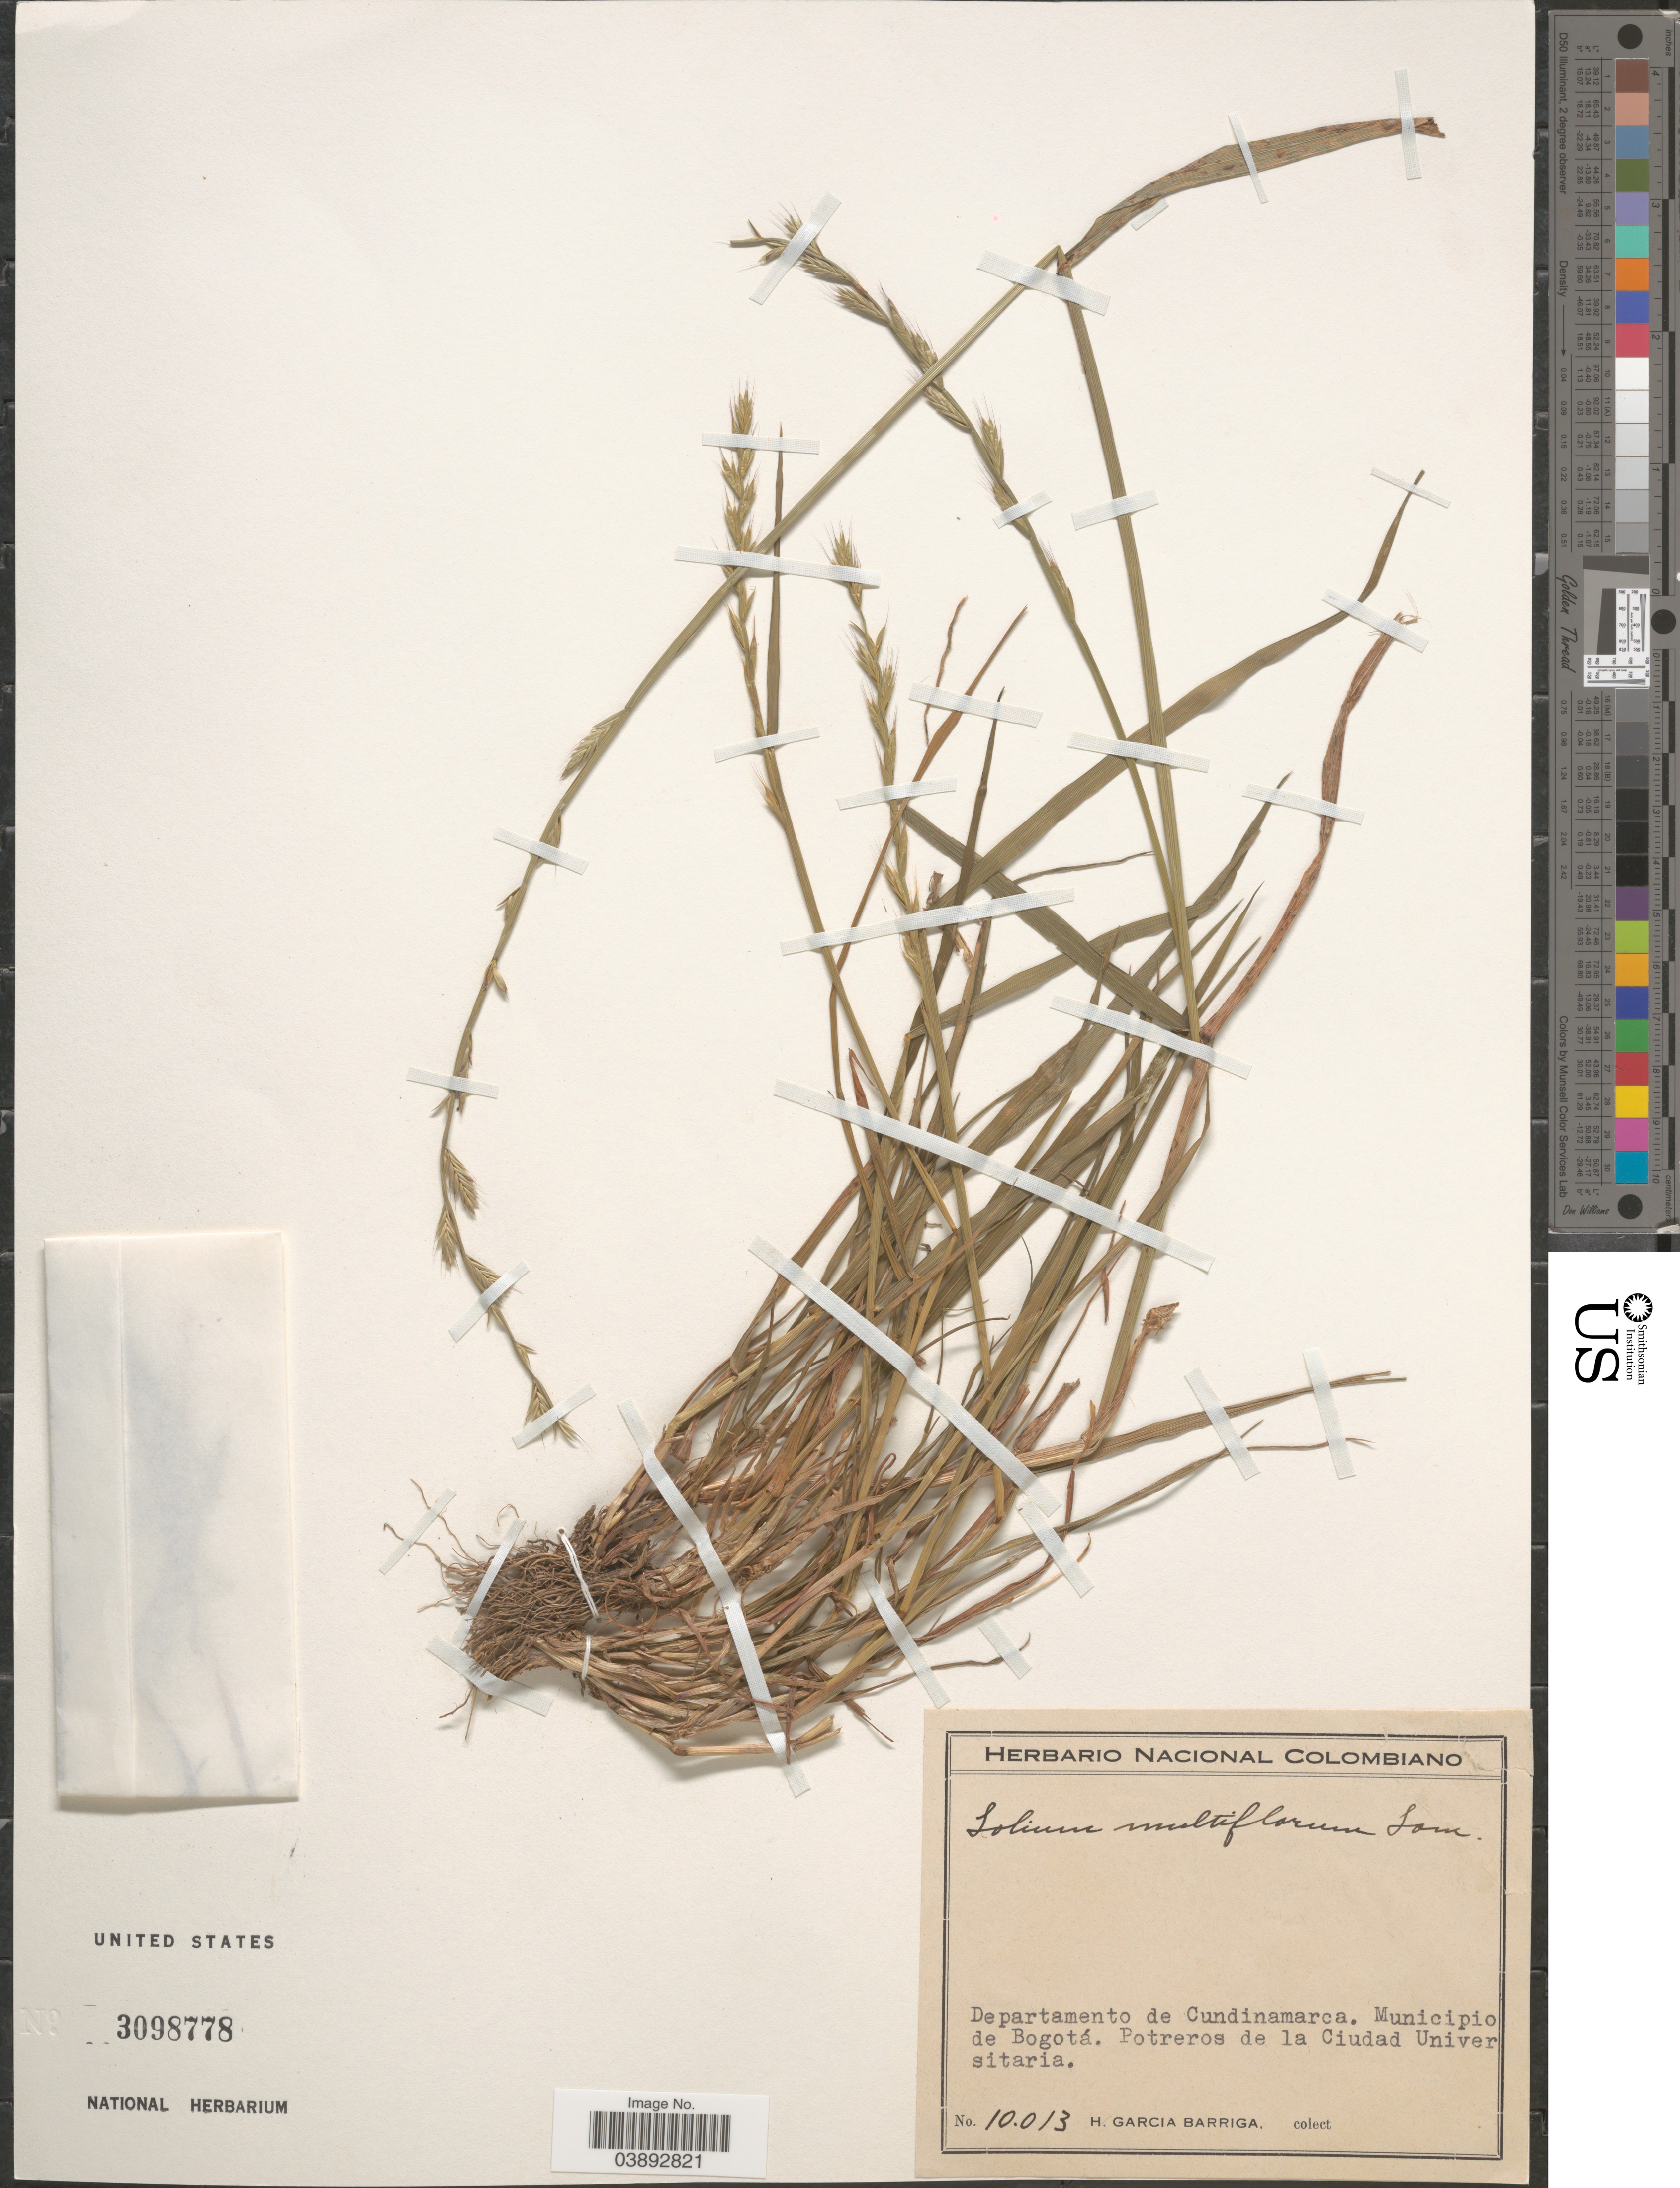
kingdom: Plantae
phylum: Tracheophyta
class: Liliopsida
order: Poales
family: Poaceae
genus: Lolium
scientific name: Lolium multiflorum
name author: Lam.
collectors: H. García Barriga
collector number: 10013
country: Colombia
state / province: Cundinamarca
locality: Departamento Cundinamarca. Municipio de Bogotá. Potreros de la Ciudad Universitaria.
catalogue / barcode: US 3098778